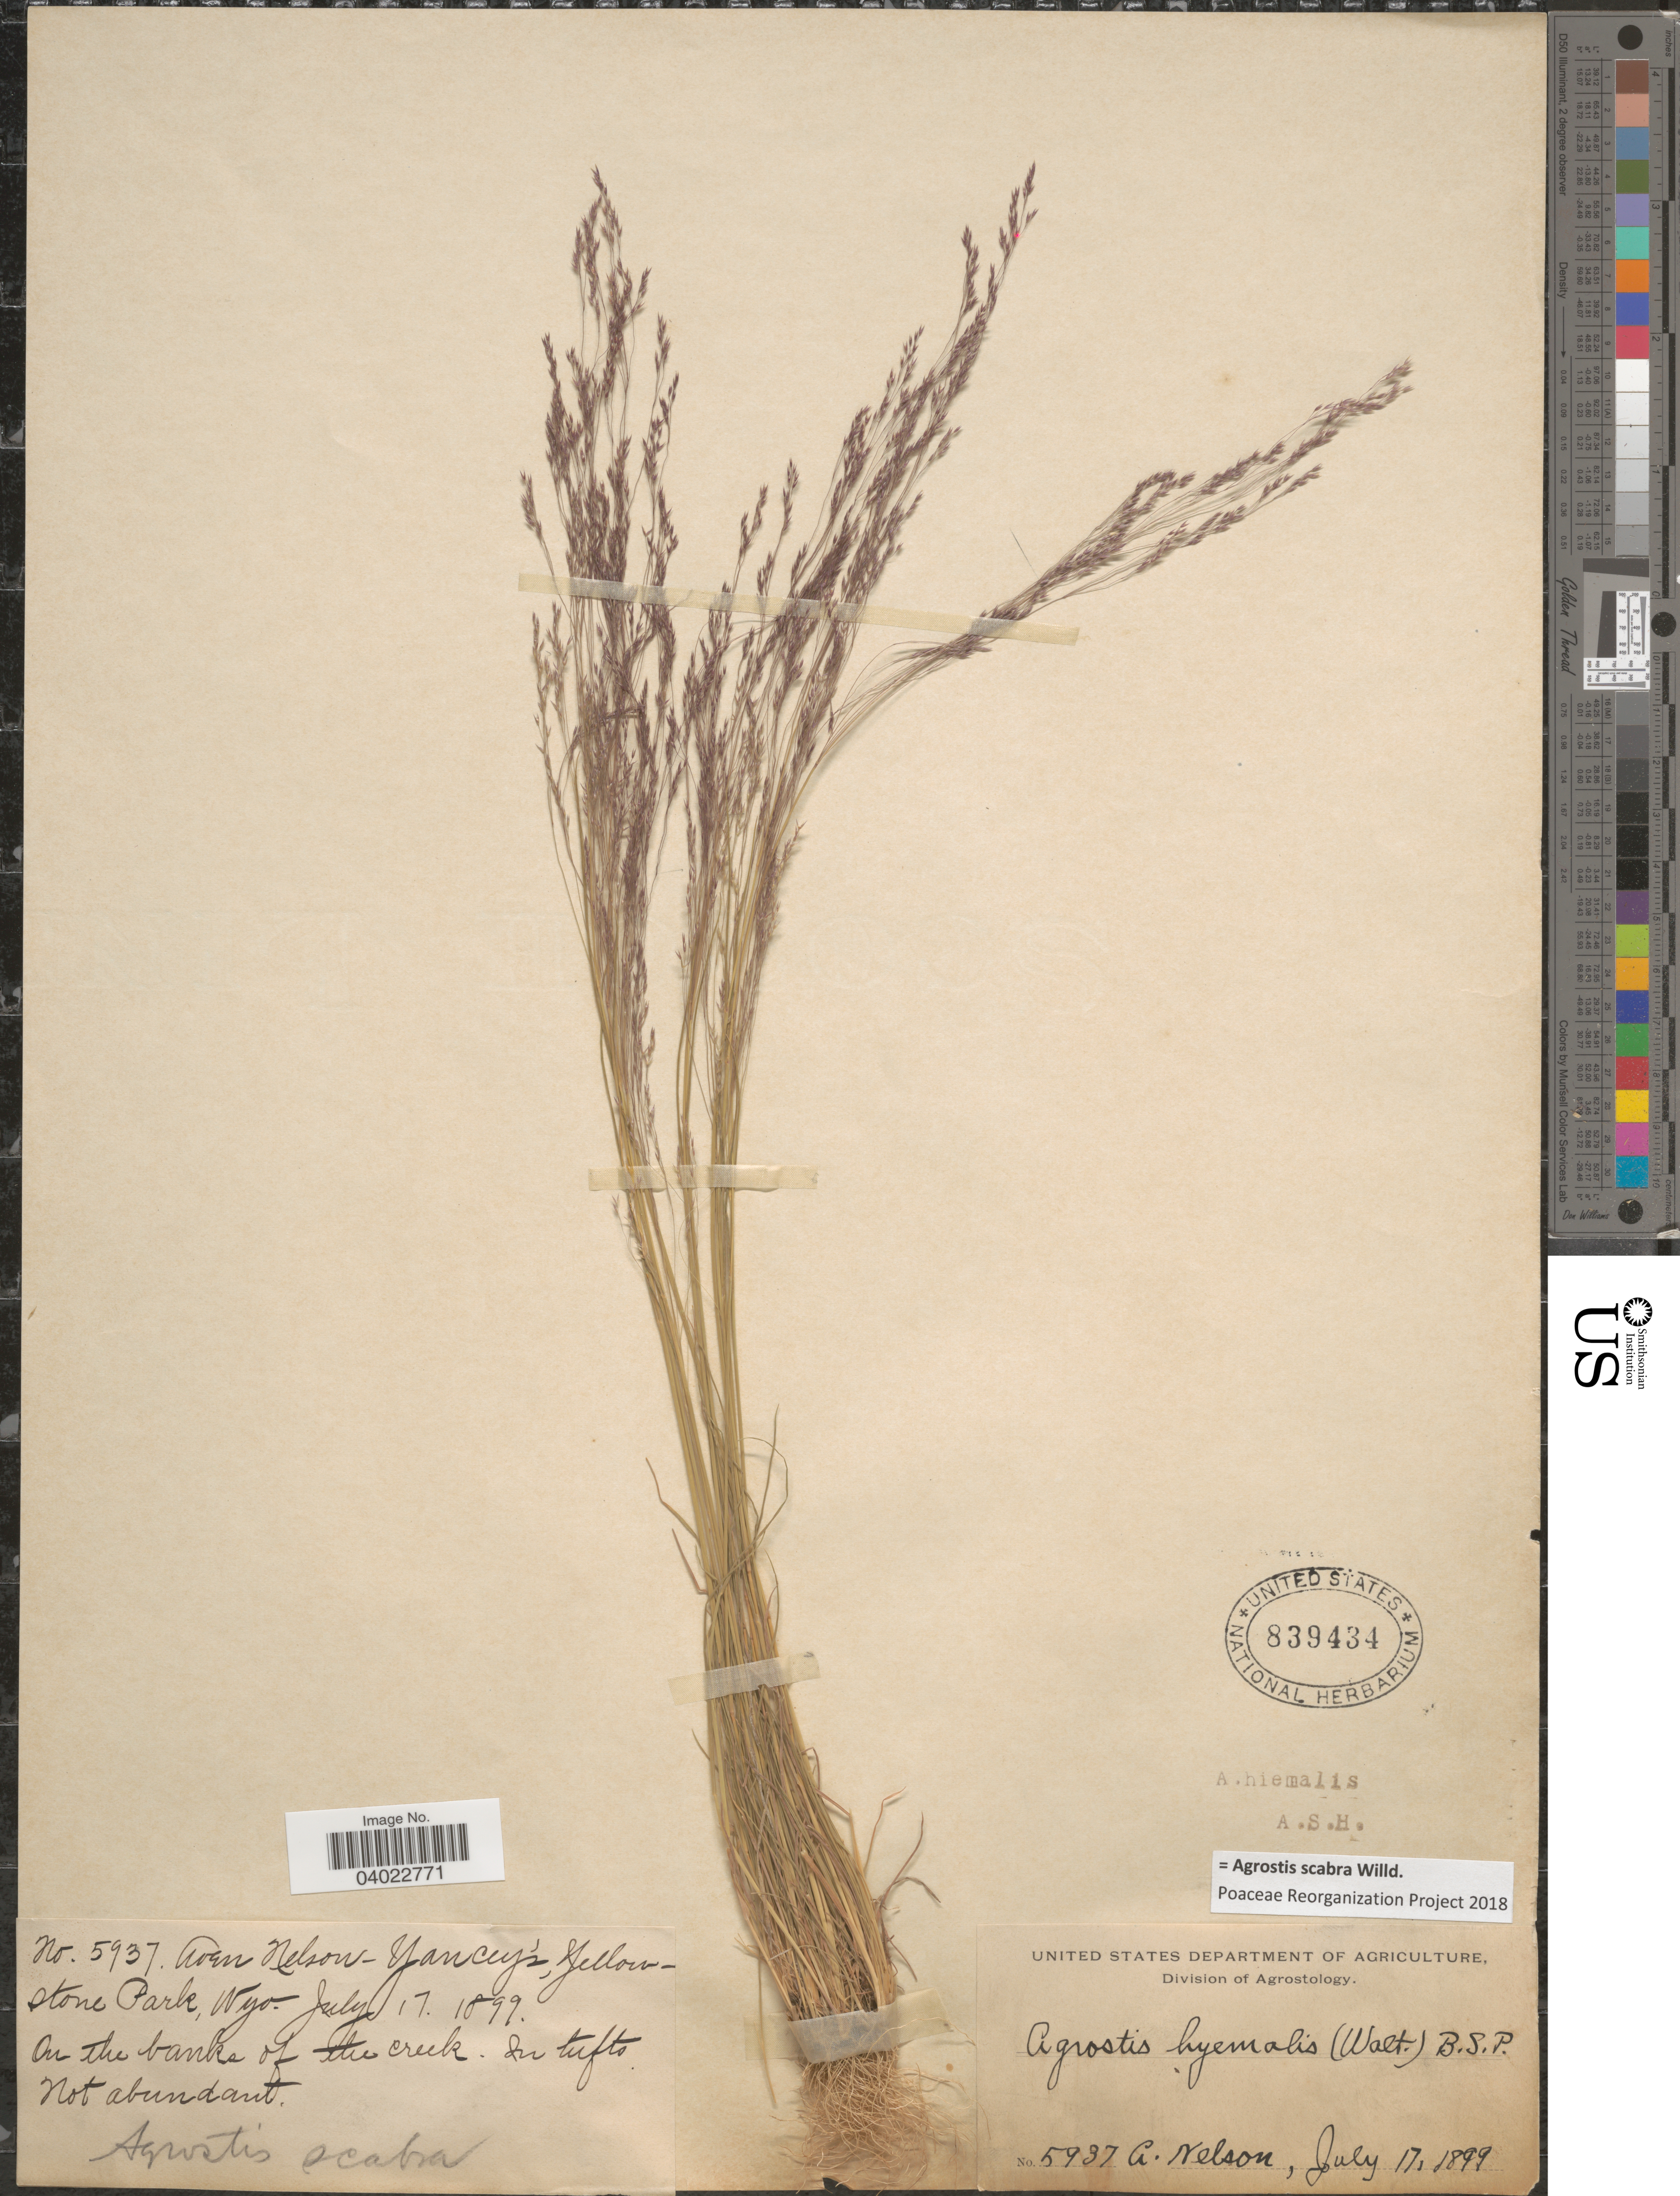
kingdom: Plantae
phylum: Tracheophyta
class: Liliopsida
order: Poales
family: Poaceae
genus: Agrostis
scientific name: Agrostis scabra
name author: Willd.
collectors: A. Nelson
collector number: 5937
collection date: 1899-07-17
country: United States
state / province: Wyoming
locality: Yancy's, Yellowstone Park.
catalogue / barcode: US 839434